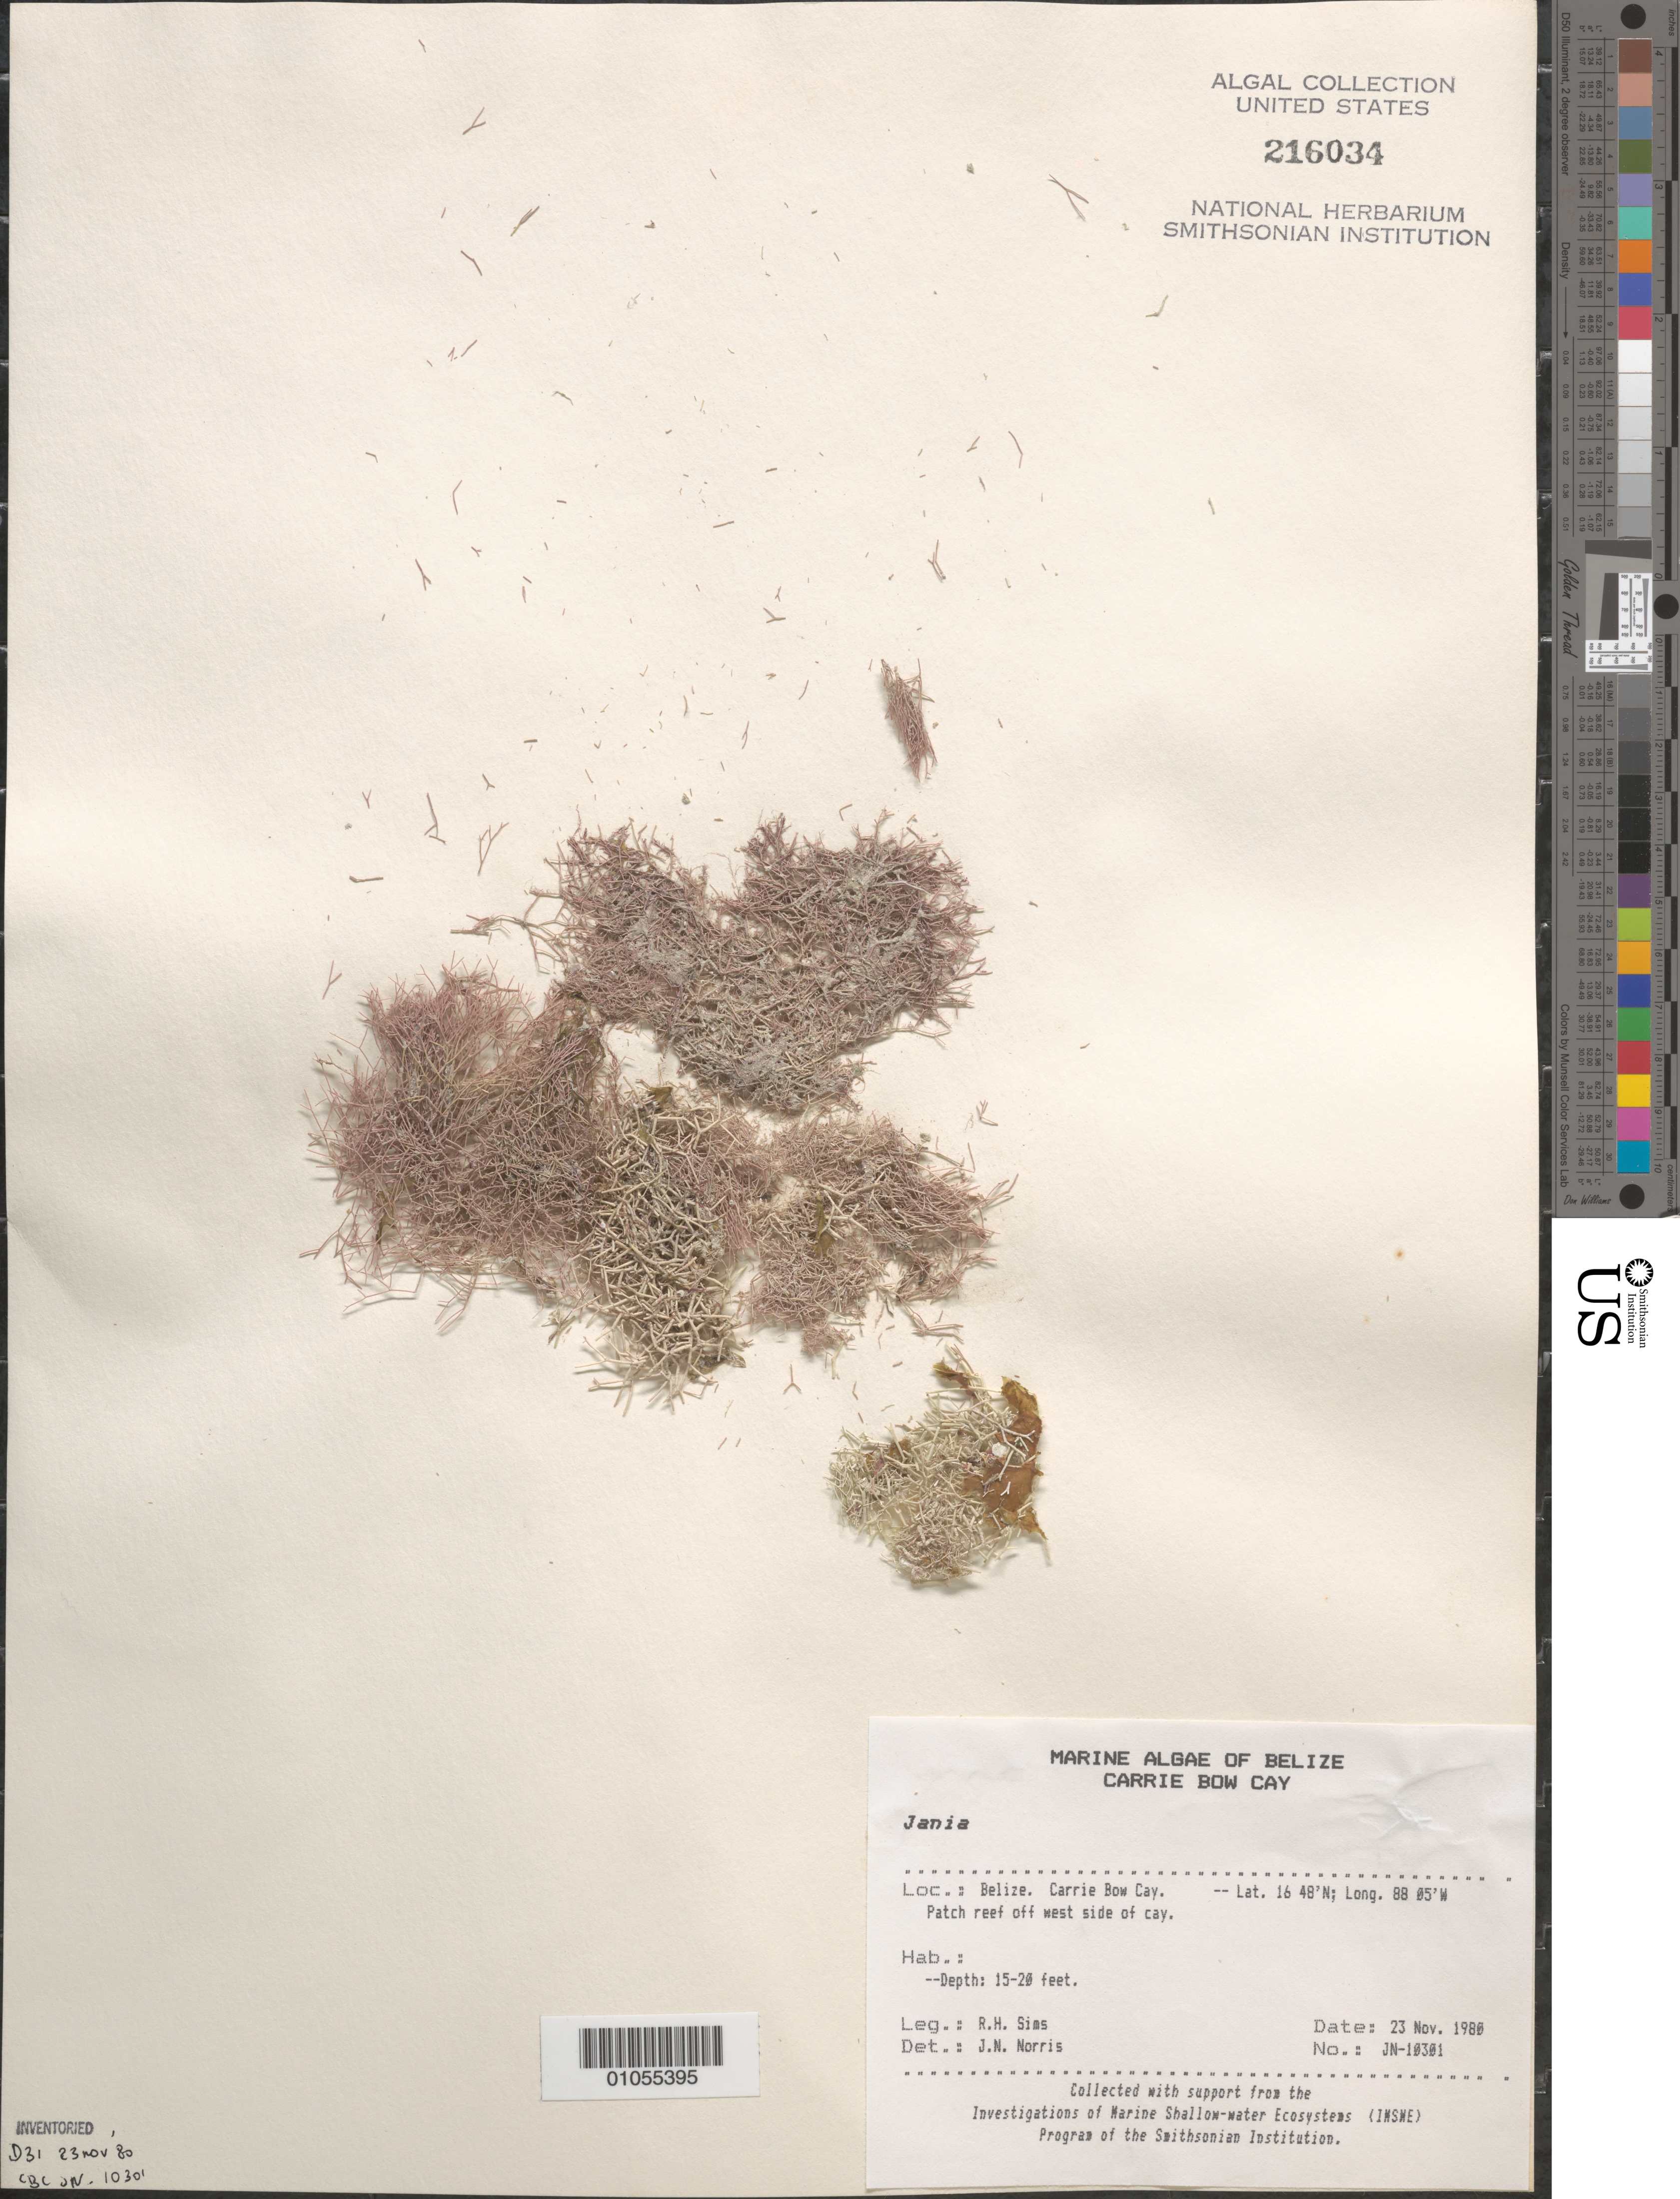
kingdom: Plantae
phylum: Rhodophyta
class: Florideophyceae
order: Corallinales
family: Corallinaceae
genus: Jania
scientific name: Jania sp.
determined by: Norris, James N.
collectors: R. H. Sims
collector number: JN-10301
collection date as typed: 23 Nov 1980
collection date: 1980-11-23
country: Belize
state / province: Stann Creek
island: Carrie Bow Cay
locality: Patch reef off west side of Carrie Bow Cay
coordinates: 16 48'N, 88 05'W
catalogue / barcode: US 216034